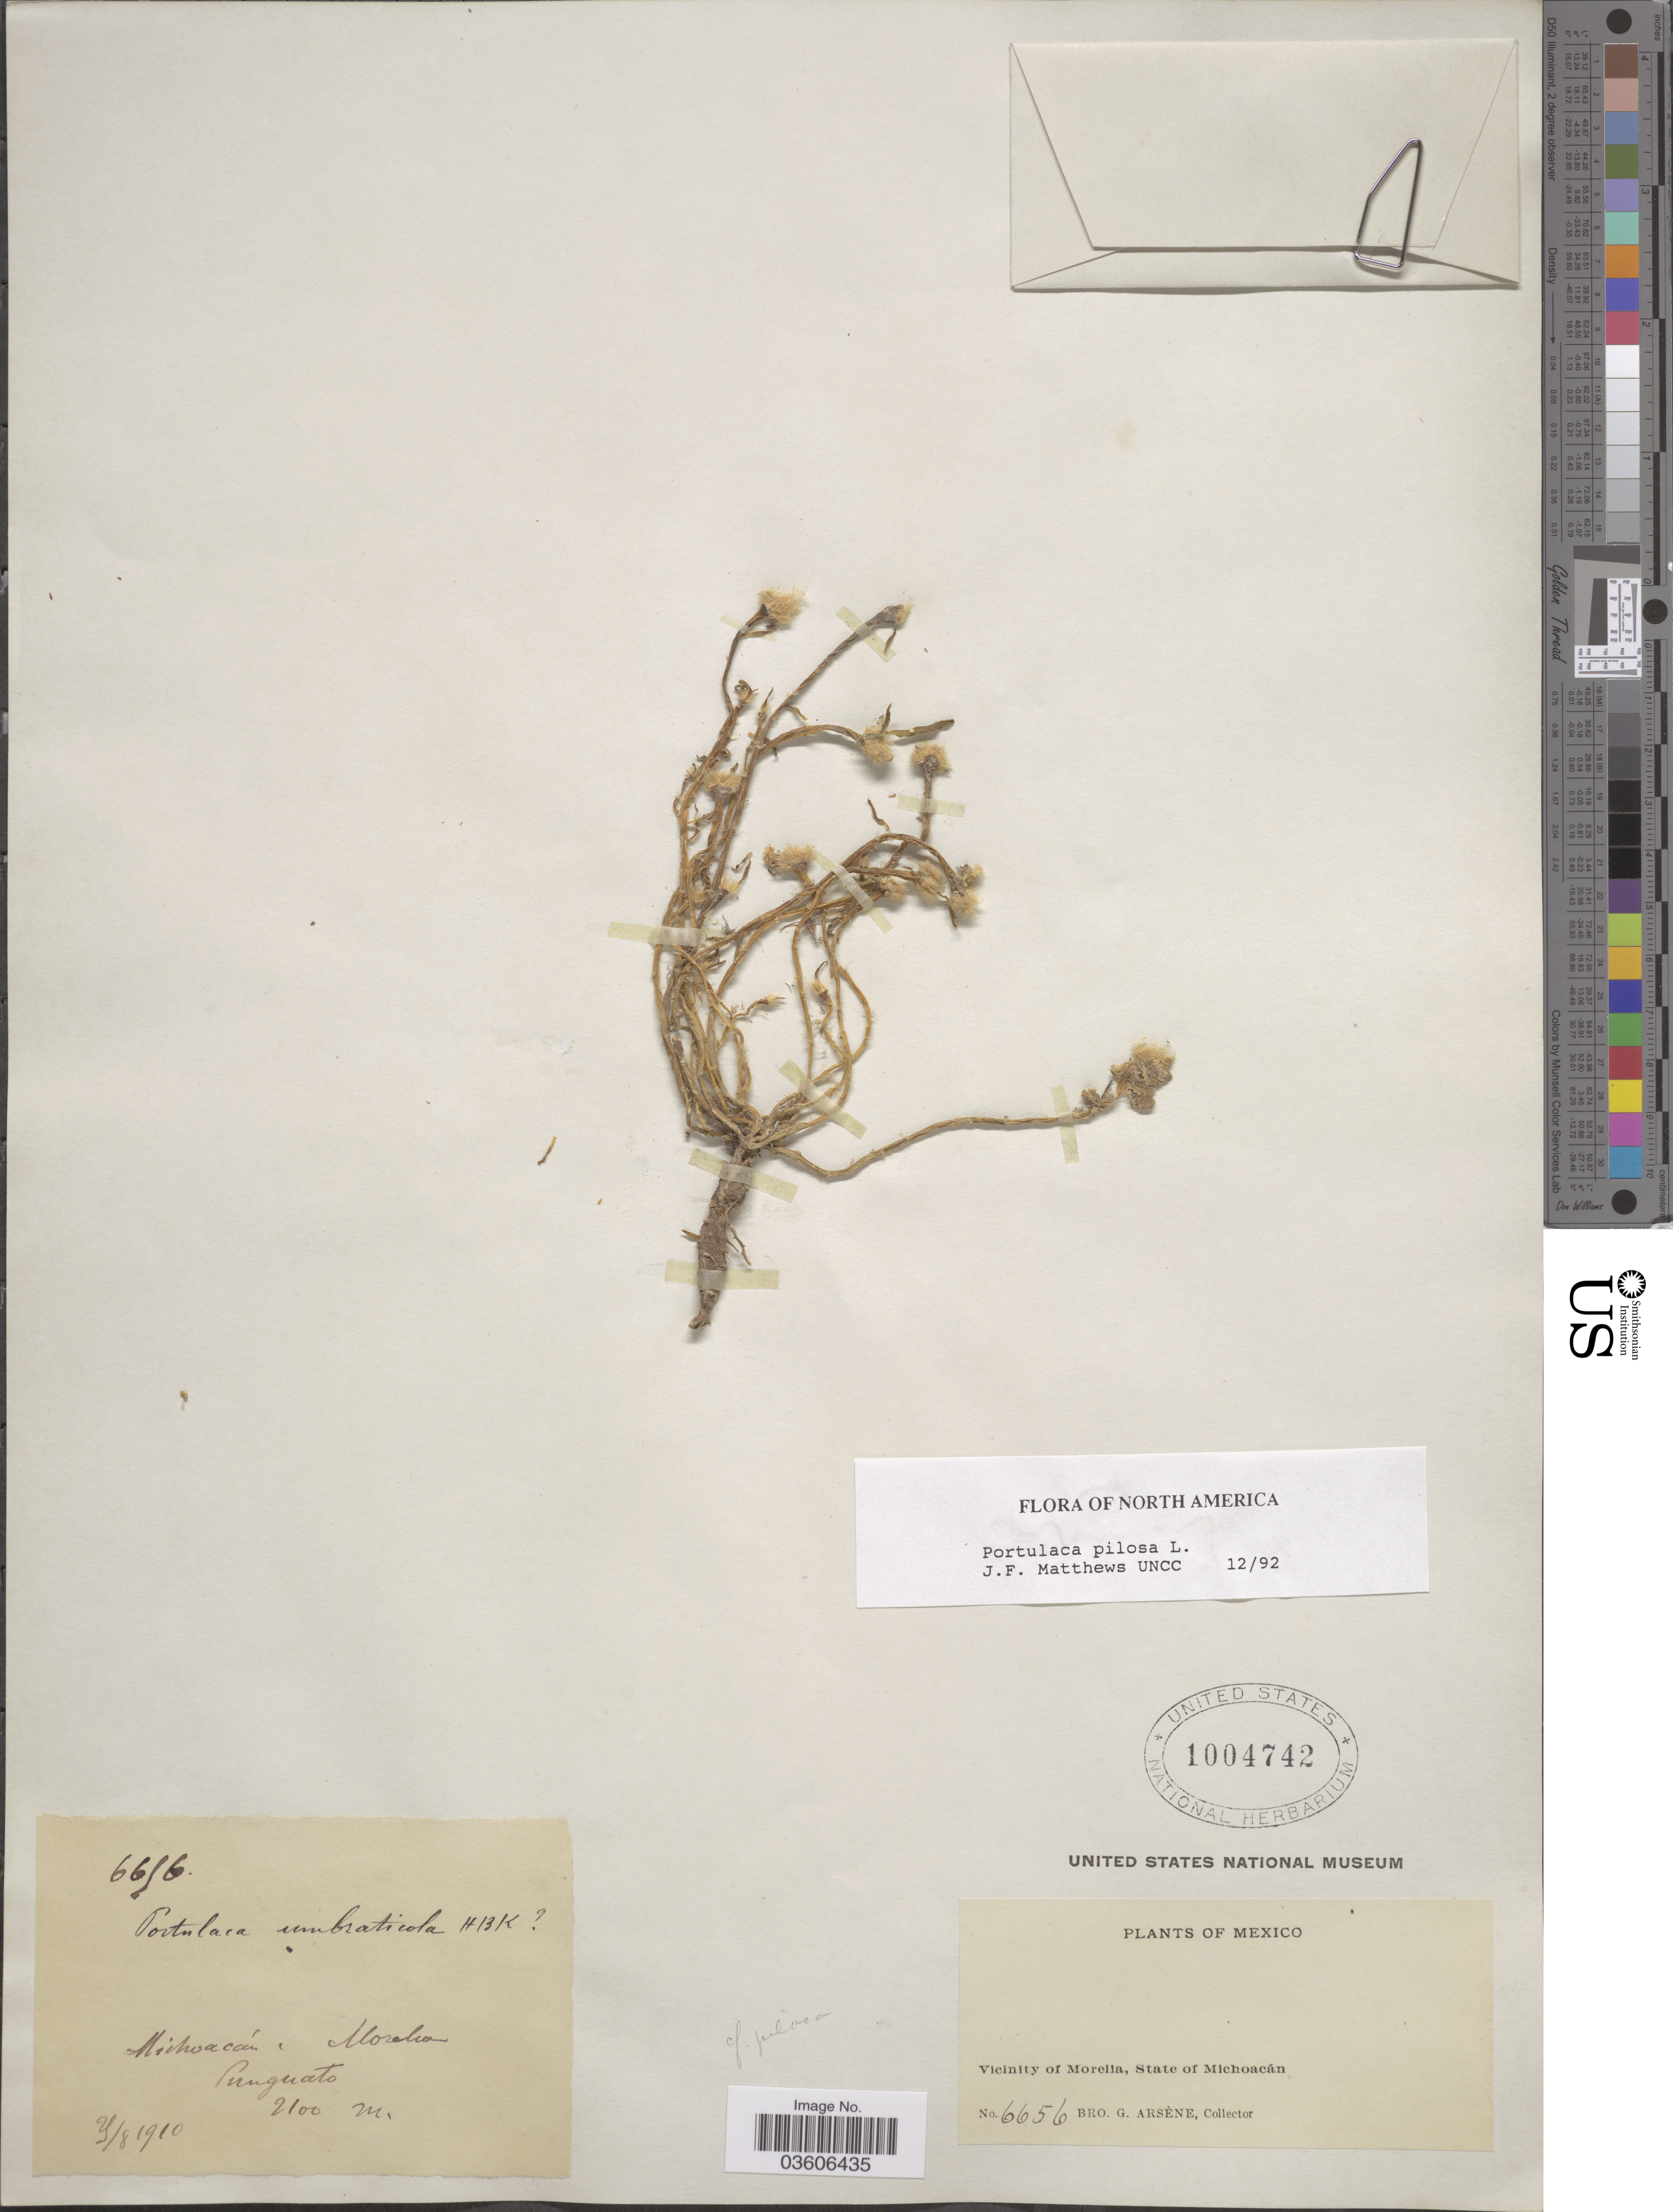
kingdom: Plantae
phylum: Tracheophyta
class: Magnoliopsida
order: Caryophyllales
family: Portulacaceae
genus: Portulaca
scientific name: Portulaca pilosa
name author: L.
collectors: Bro. G. Arsène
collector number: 6656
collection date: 1910-08-25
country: Mexico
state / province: Michoacán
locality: Vicinity of Morelia. Punguato.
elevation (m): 2100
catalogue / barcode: US 1004742